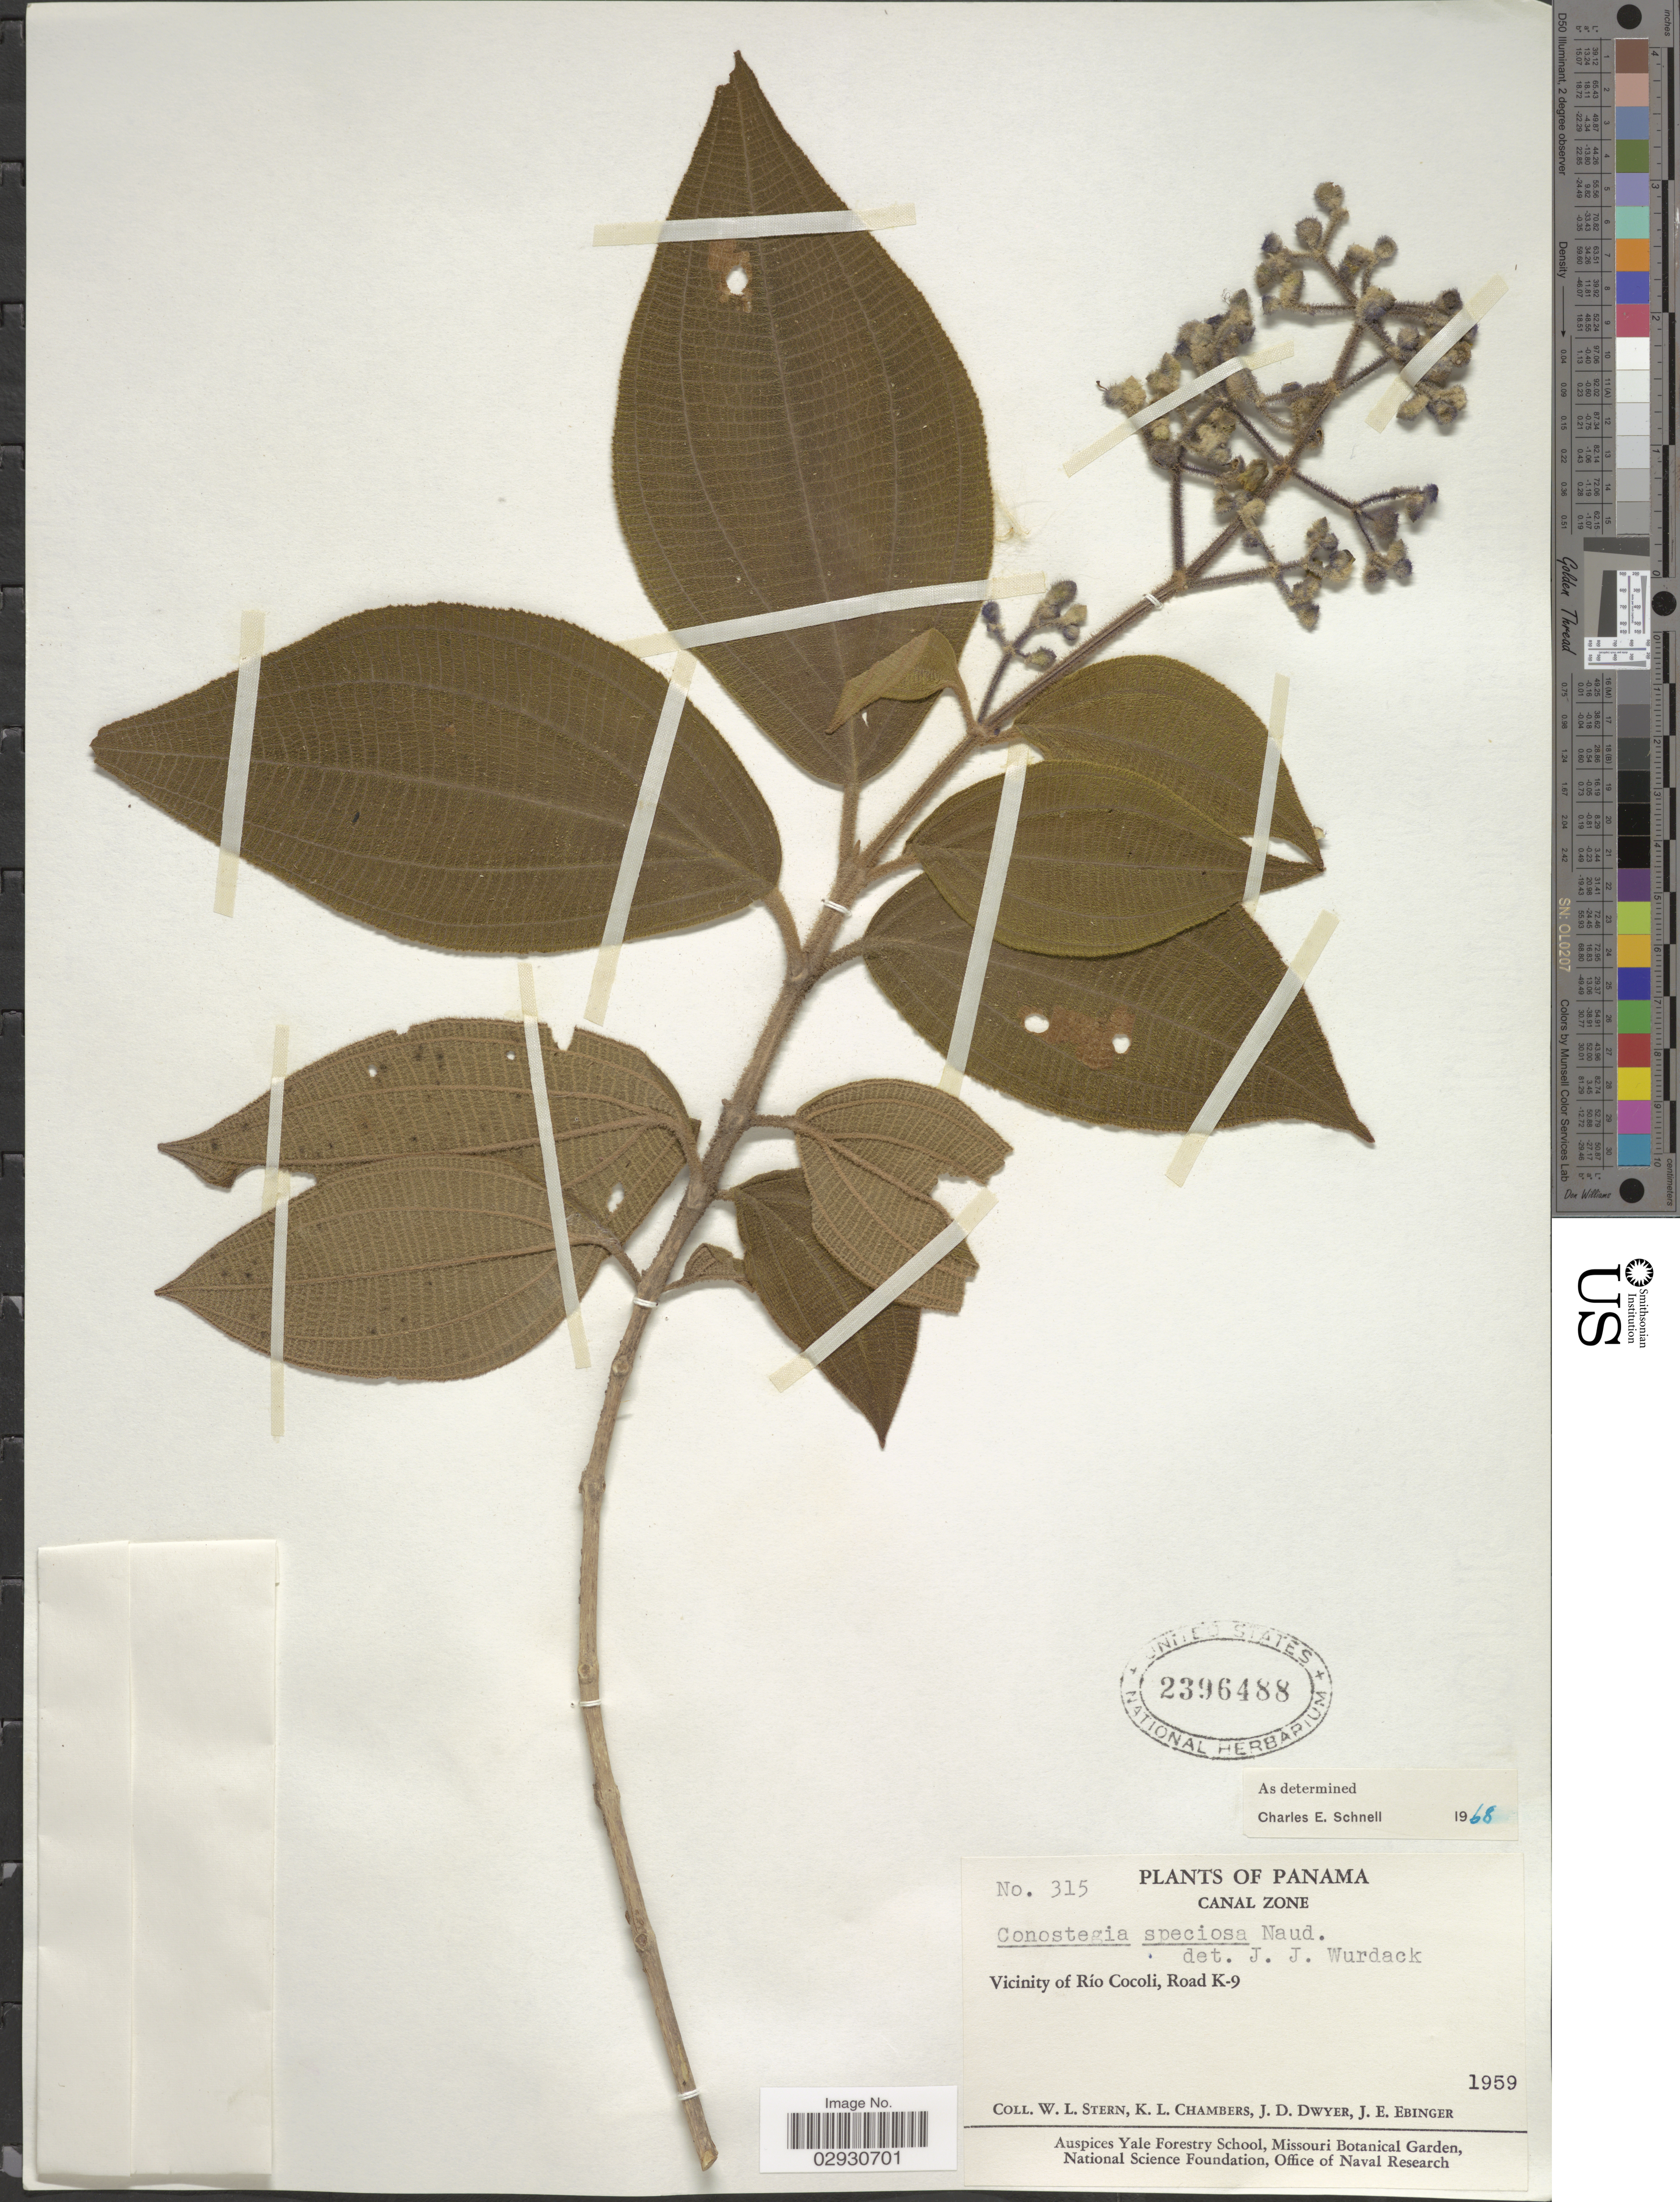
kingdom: Plantae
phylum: Tracheophyta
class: Magnoliopsida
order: Myrtales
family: Melastomataceae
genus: Conostegia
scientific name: Conostegia speciosa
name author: Naudin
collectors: W. L. Stern, K. Chambers, J. D. Dwyer & J. Ebinger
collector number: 315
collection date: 1959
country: Panama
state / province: Panamá Oeste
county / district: Canal Zone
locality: Vicinity of Río Cocoli, Road K-9.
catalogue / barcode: US 2396488